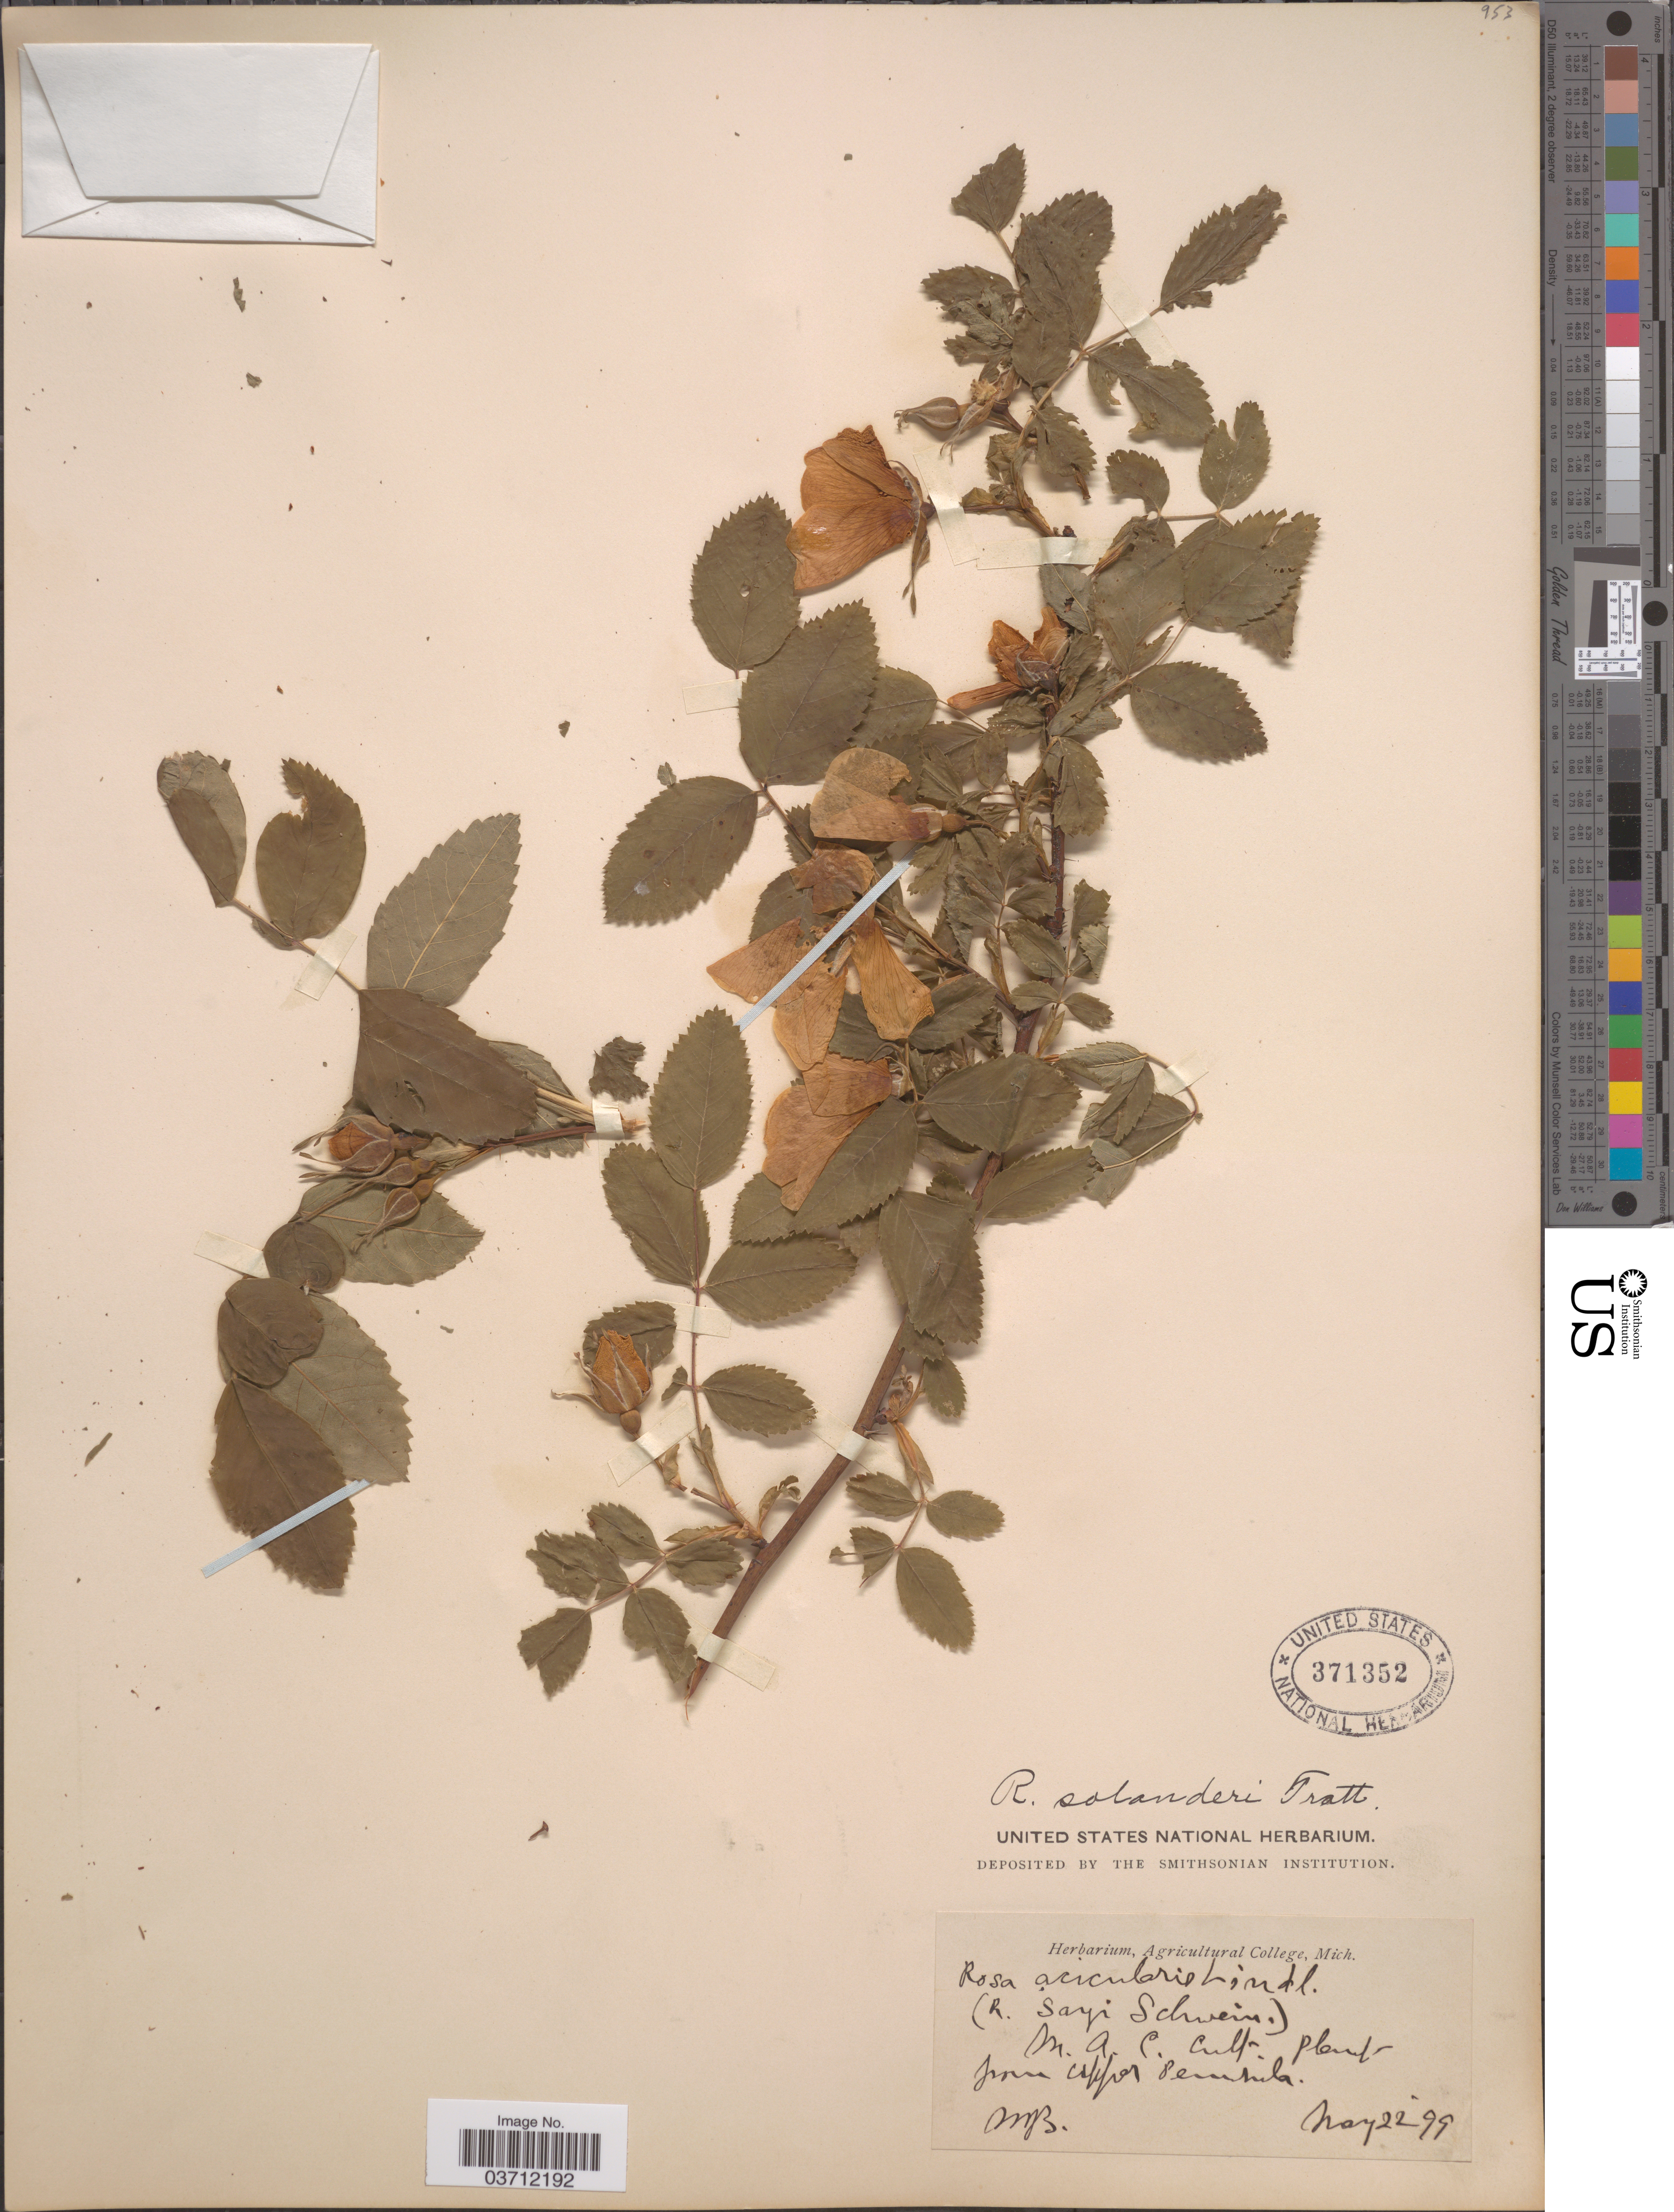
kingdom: Plantae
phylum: Tracheophyta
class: Magnoliopsida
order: Rosales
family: Rosaceae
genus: Rosa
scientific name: Rosa solandrii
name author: Tratt.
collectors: M. J. B.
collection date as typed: Transcribed d/m/y: 22/5/99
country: United States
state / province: Michigan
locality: M. A. C. Cult. plant from Upper Peninsula.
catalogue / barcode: US 371352